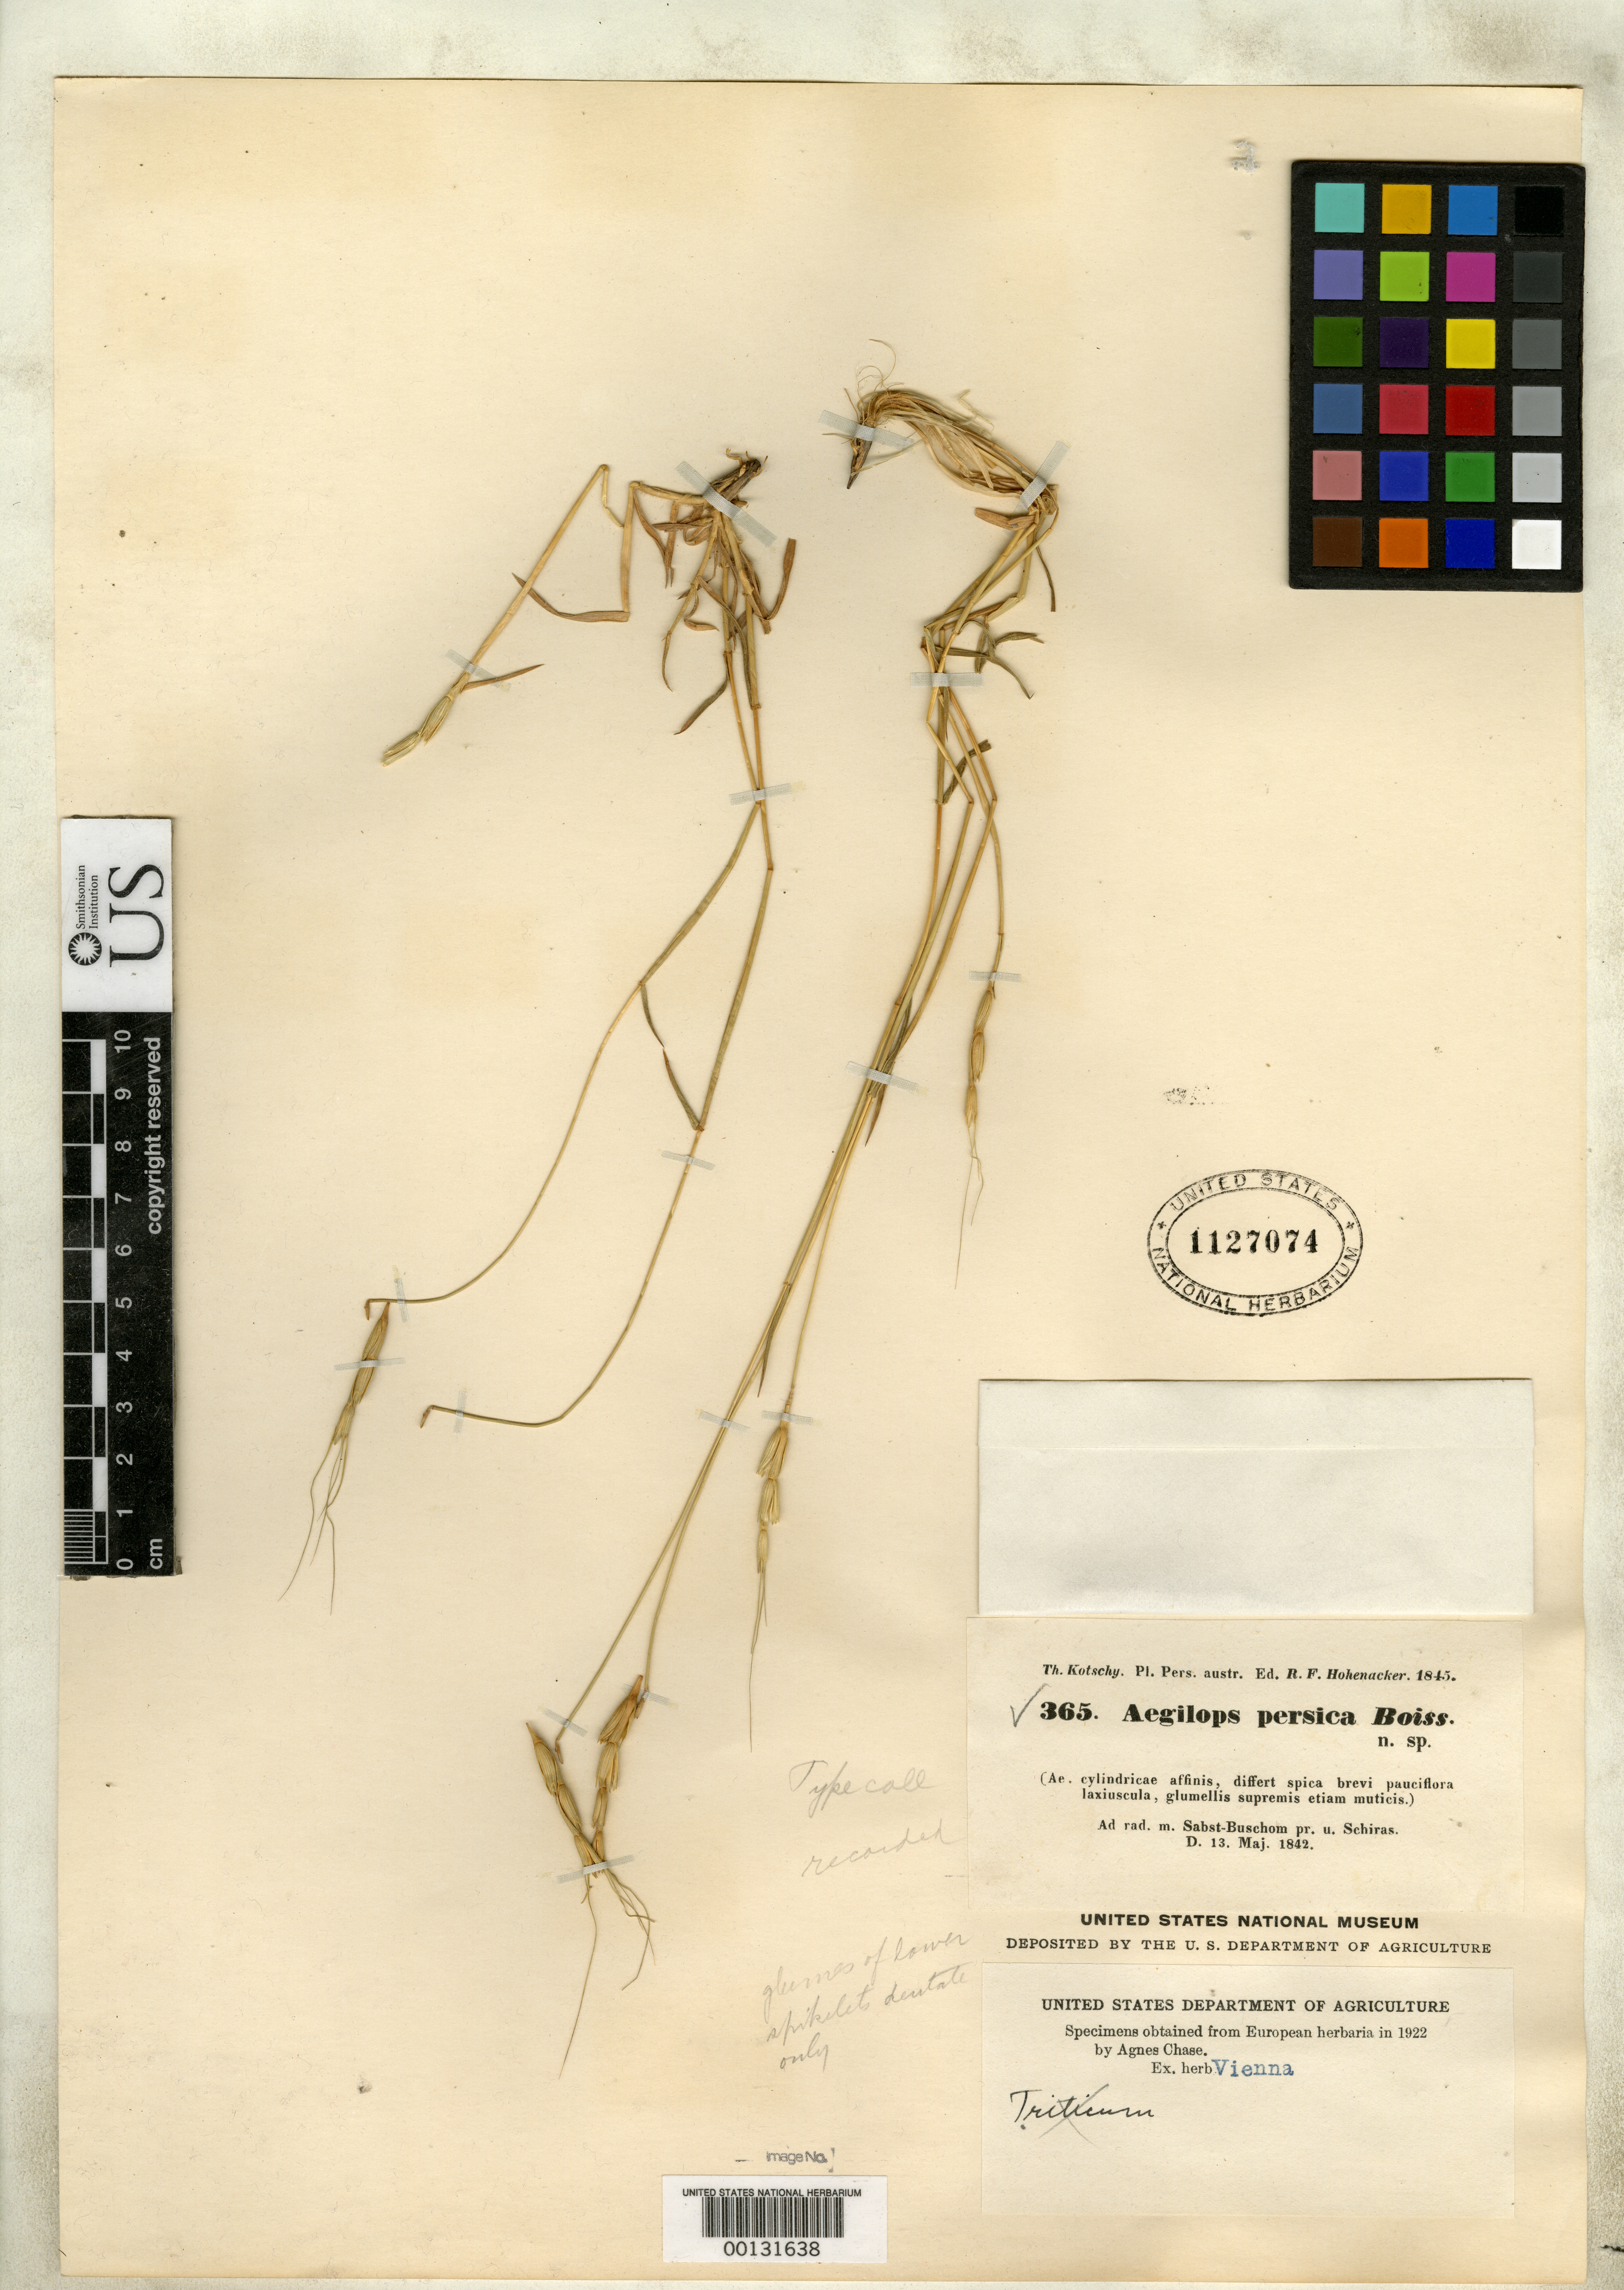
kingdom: Plantae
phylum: Tracheophyta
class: Liliopsida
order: Poales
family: Poaceae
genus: Aegilops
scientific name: Aegilops persica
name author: Boiss.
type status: Isotype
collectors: K. G. Kotschy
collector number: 365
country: Iran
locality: Montis Sabst-Buschom, Schiraz.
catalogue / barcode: US 1127074